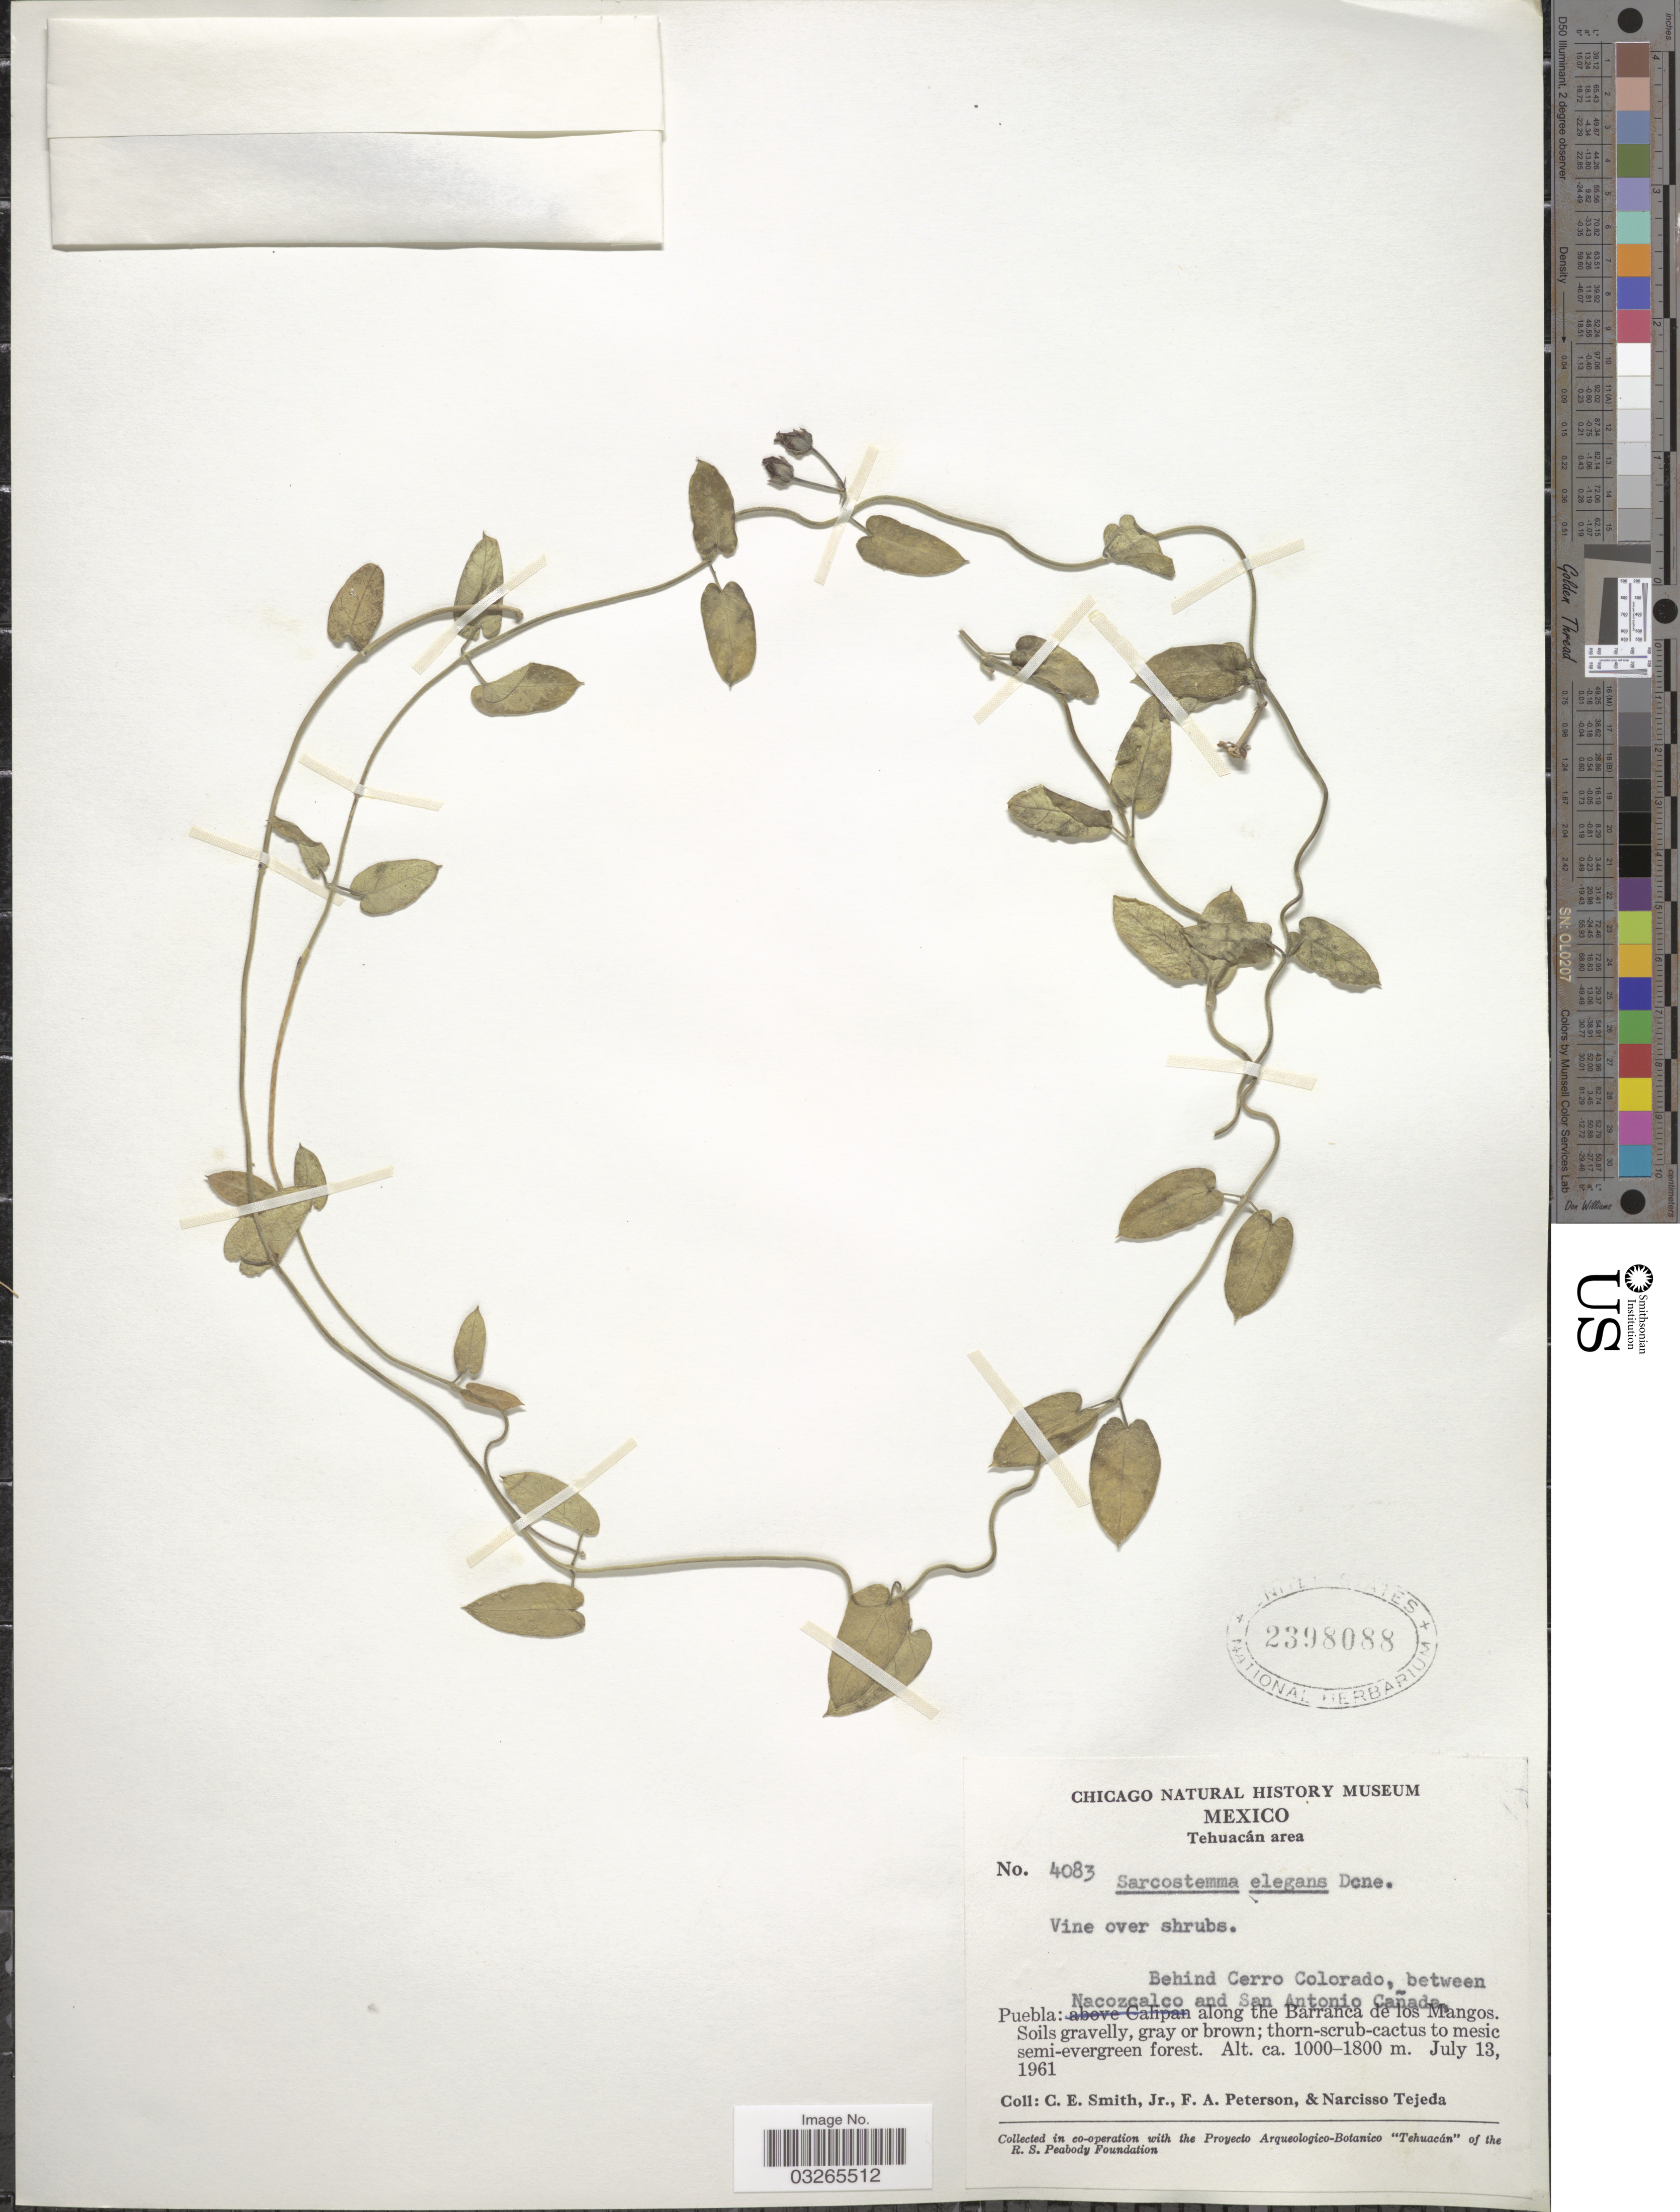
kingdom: Plantae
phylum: Tracheophyta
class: Magnoliopsida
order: Gentianales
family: Apocynaceae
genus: Sarcostemma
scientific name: Sarcostemma elegans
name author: Decne.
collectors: C. E. Smith Jr., F. A. Peterson & N. Tejeda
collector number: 4083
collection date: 1961-07-13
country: Mexico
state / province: Puebla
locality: Tehuacán area, Puebla: Behind Cerro Colorado, between Nacozcalco and San Antonio Cañada, along the Barranca de los Mangos.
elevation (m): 1000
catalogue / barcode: US 2398088